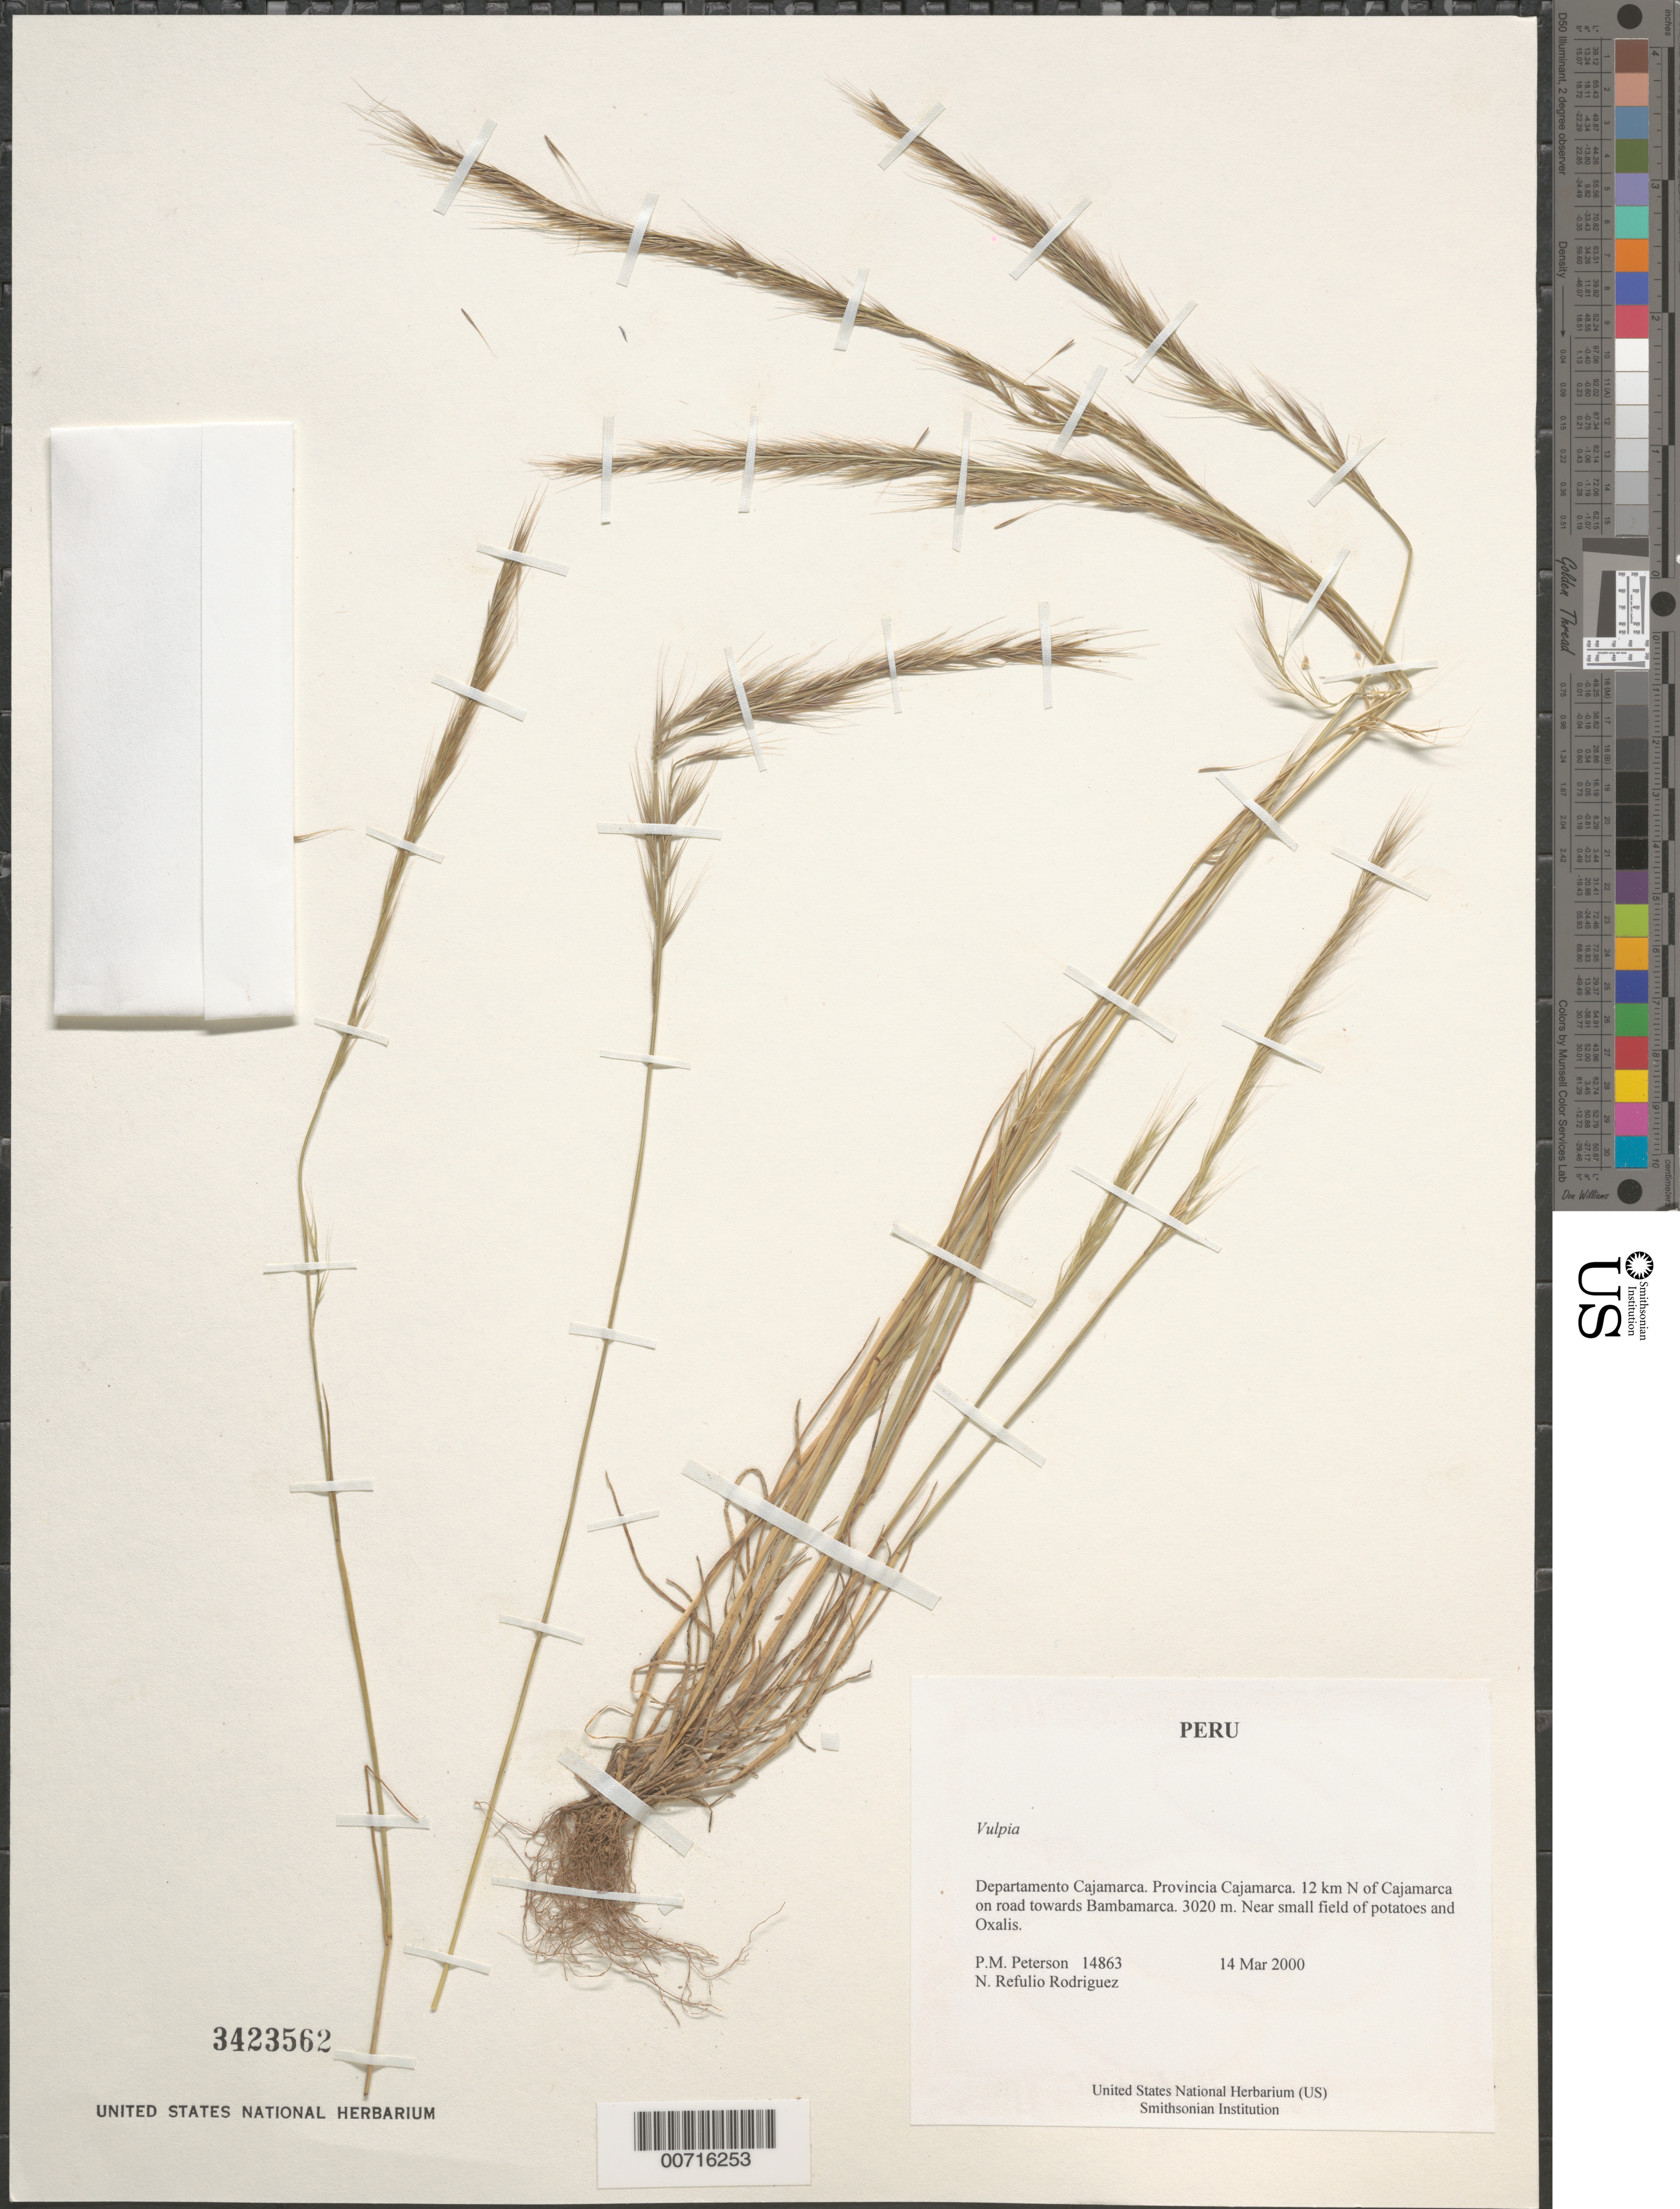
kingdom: Plantae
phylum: Tracheophyta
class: Liliopsida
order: Poales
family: Poaceae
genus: Vulpia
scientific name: Vulpia sp.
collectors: P. M. Peterson & N. Refulio-Rodríguez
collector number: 14863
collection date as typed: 14 Mar 2000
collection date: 2000-03-14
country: Peru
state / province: Cajamarca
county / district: Cajamarca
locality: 12 km N of Cajamarca on road towards Bambamarca.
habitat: Near small field of potatoes and Oxalis.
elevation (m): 3020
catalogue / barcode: US 3423562